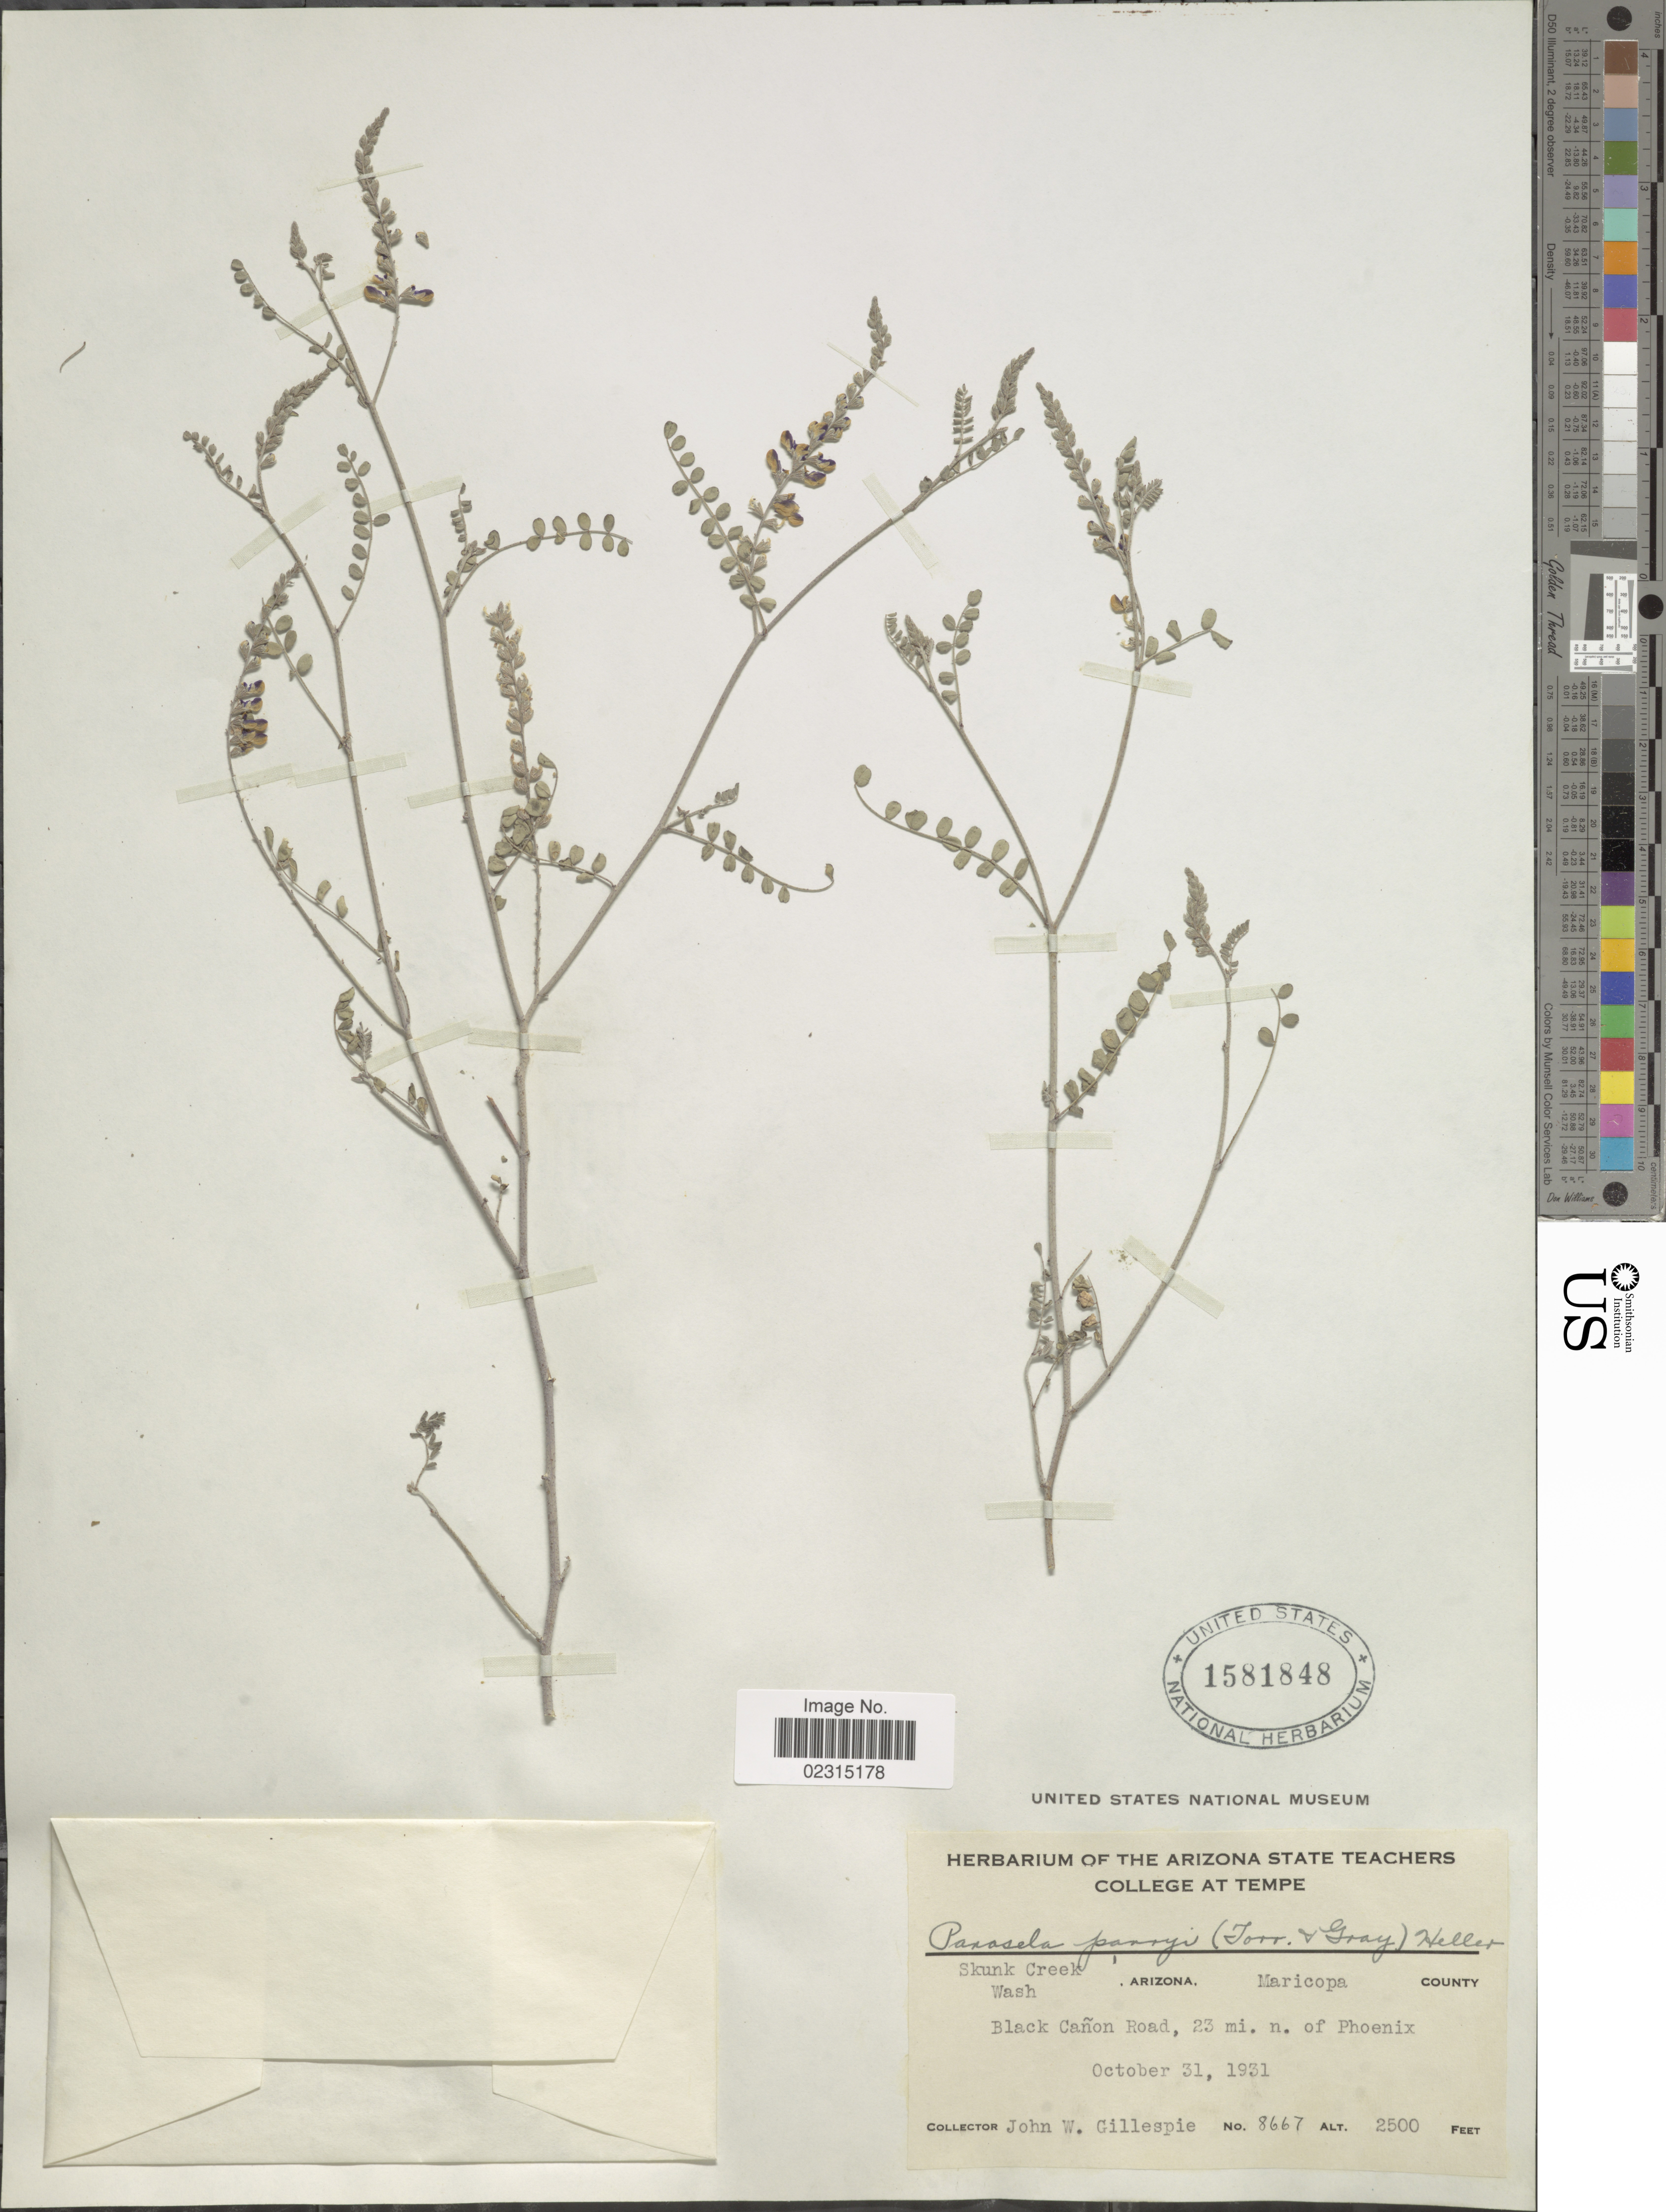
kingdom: Plantae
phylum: Tracheophyta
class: Magnoliopsida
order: Fabales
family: Fabaceae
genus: Marina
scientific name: Marina parryi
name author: (Torr. & A. Gray) Barneby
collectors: J. W. Gillespie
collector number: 8667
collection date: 1931-10-31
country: United States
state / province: Arizona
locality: Skunk Creek Wash, Maricopa County, Black Cañon Road, 23 mi n of Phoenix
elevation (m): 762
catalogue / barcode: US 1581848